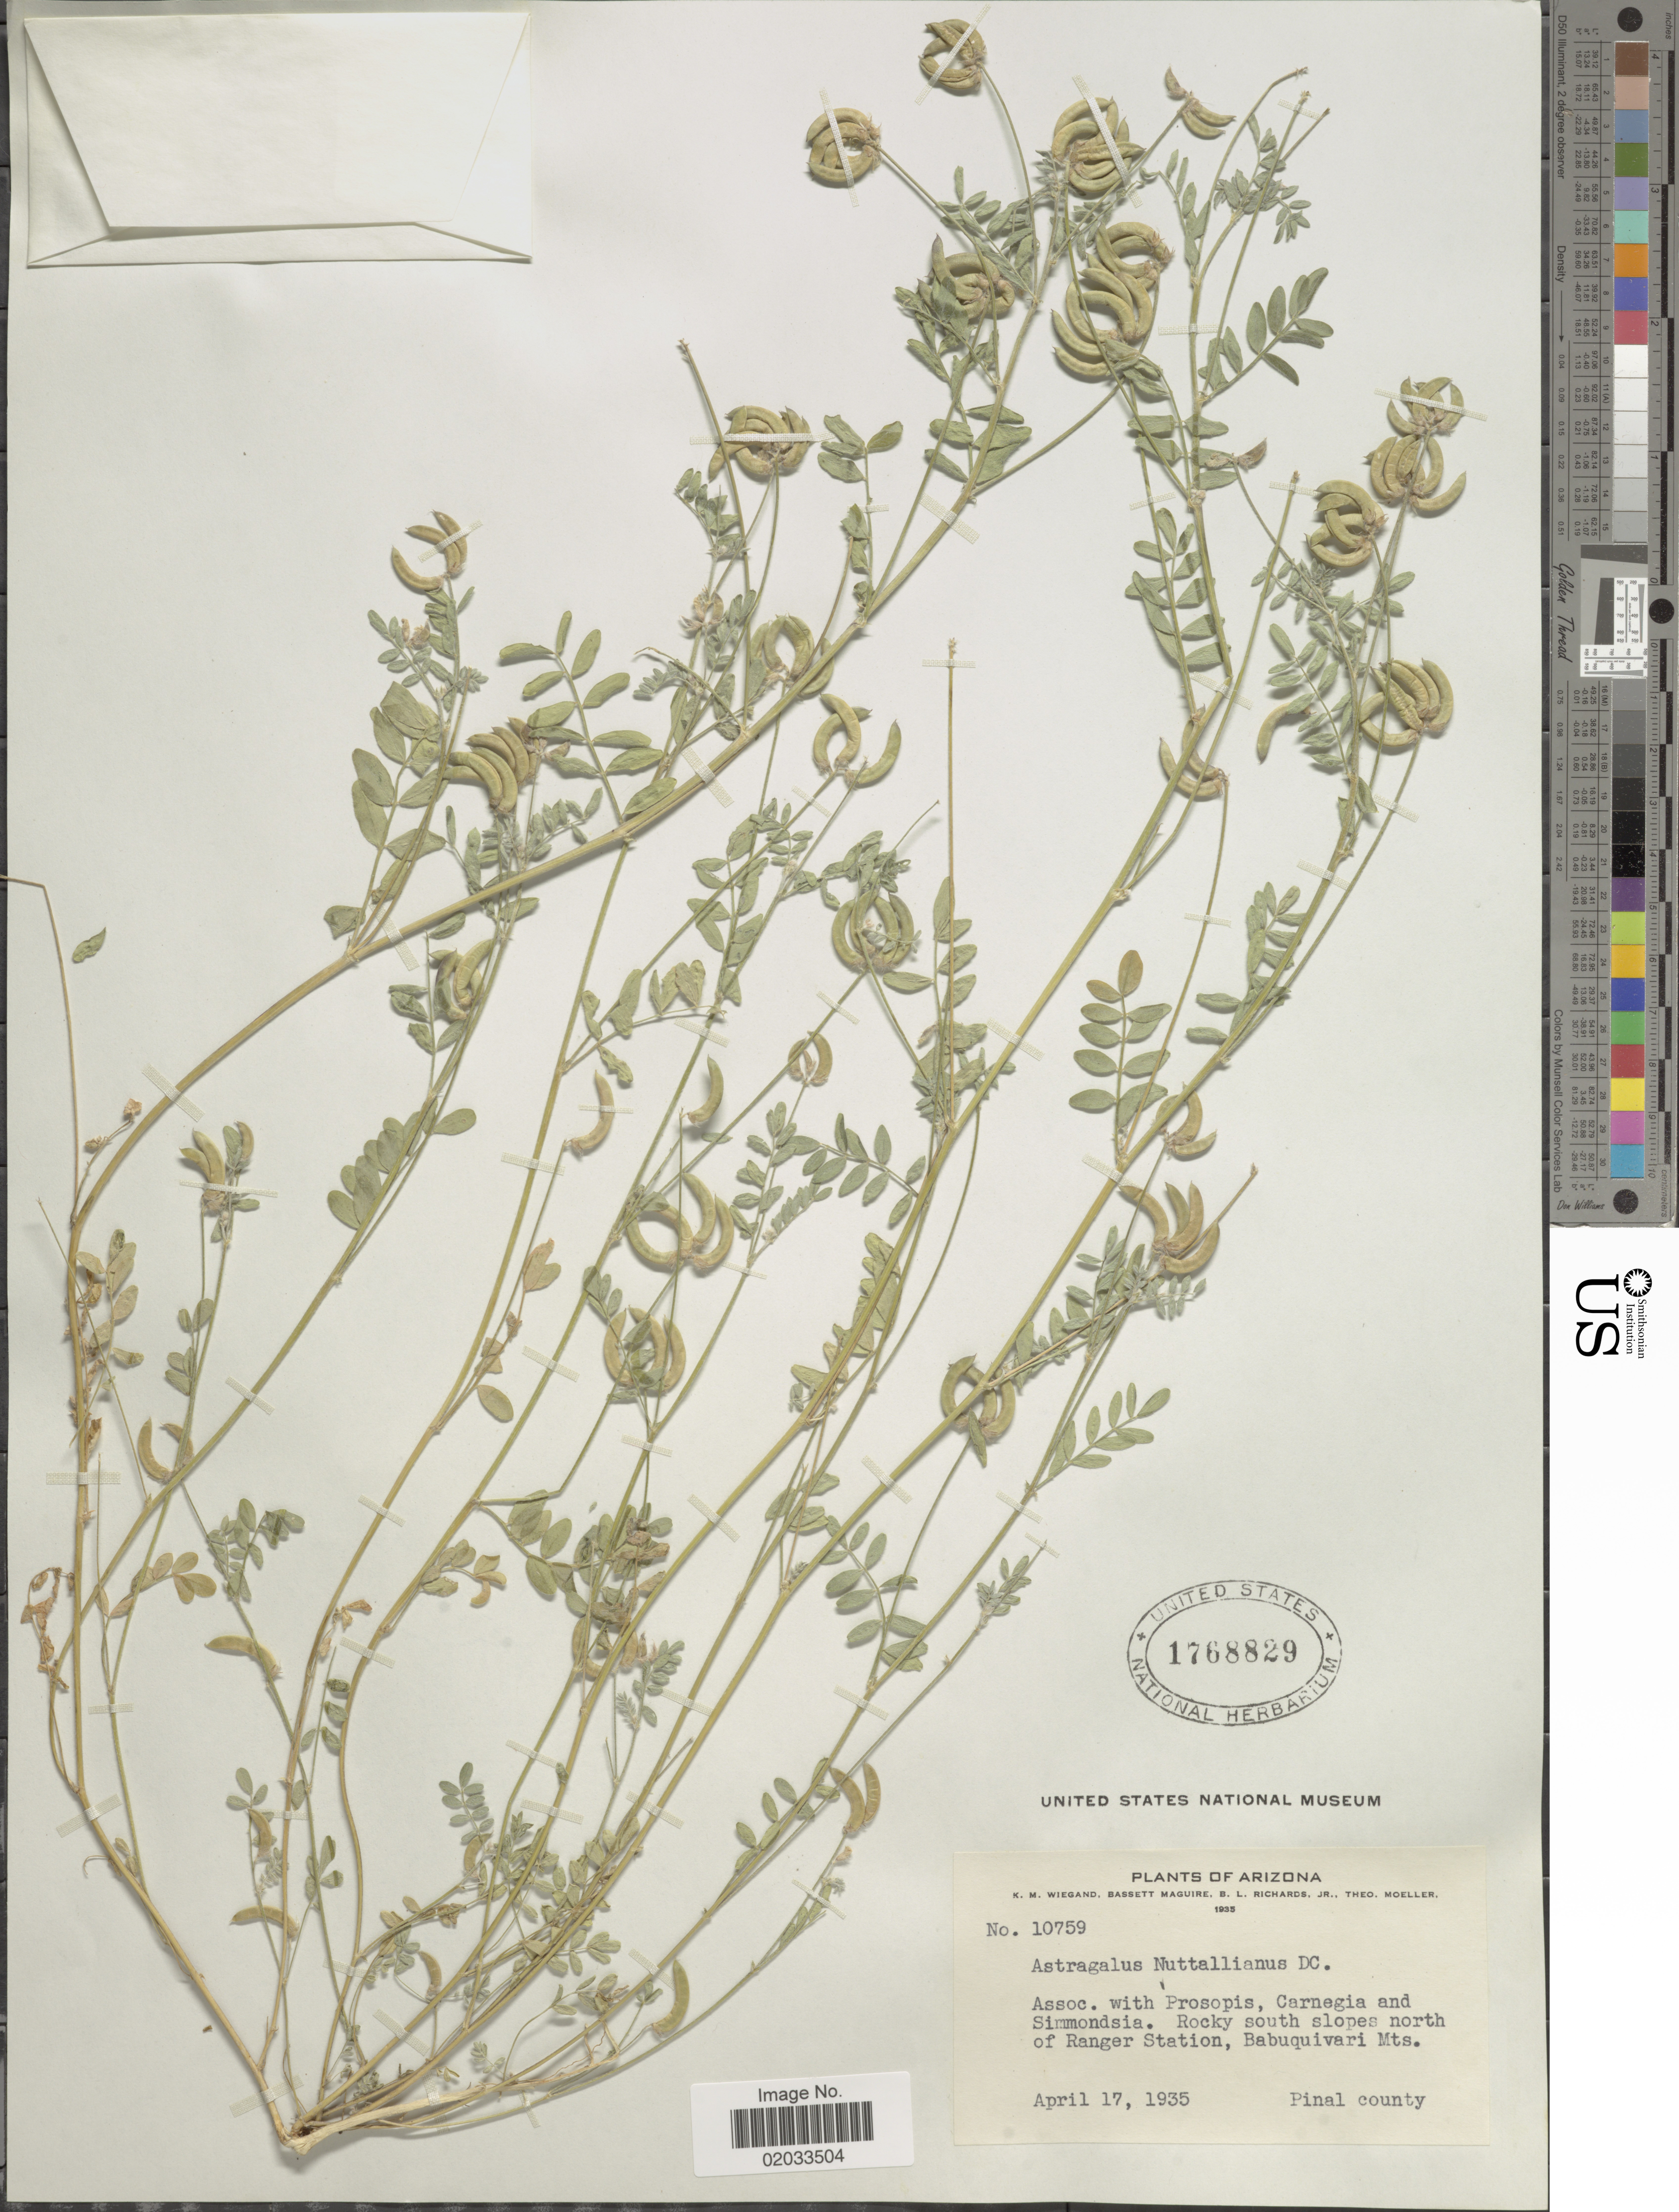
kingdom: Plantae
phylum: Tracheophyta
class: Magnoliopsida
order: Fabales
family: Fabaceae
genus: Astragalus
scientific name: Astragalus emoryanus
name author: (Rydb.) Cory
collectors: K. M. Wiegand, B. Maguire, B. Richards & T. Moeller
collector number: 10759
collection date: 1935-04-17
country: United States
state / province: Arizona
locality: Rocky south slopes north of Ranger Station, Babuquivari Mts.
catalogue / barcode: US 1768829